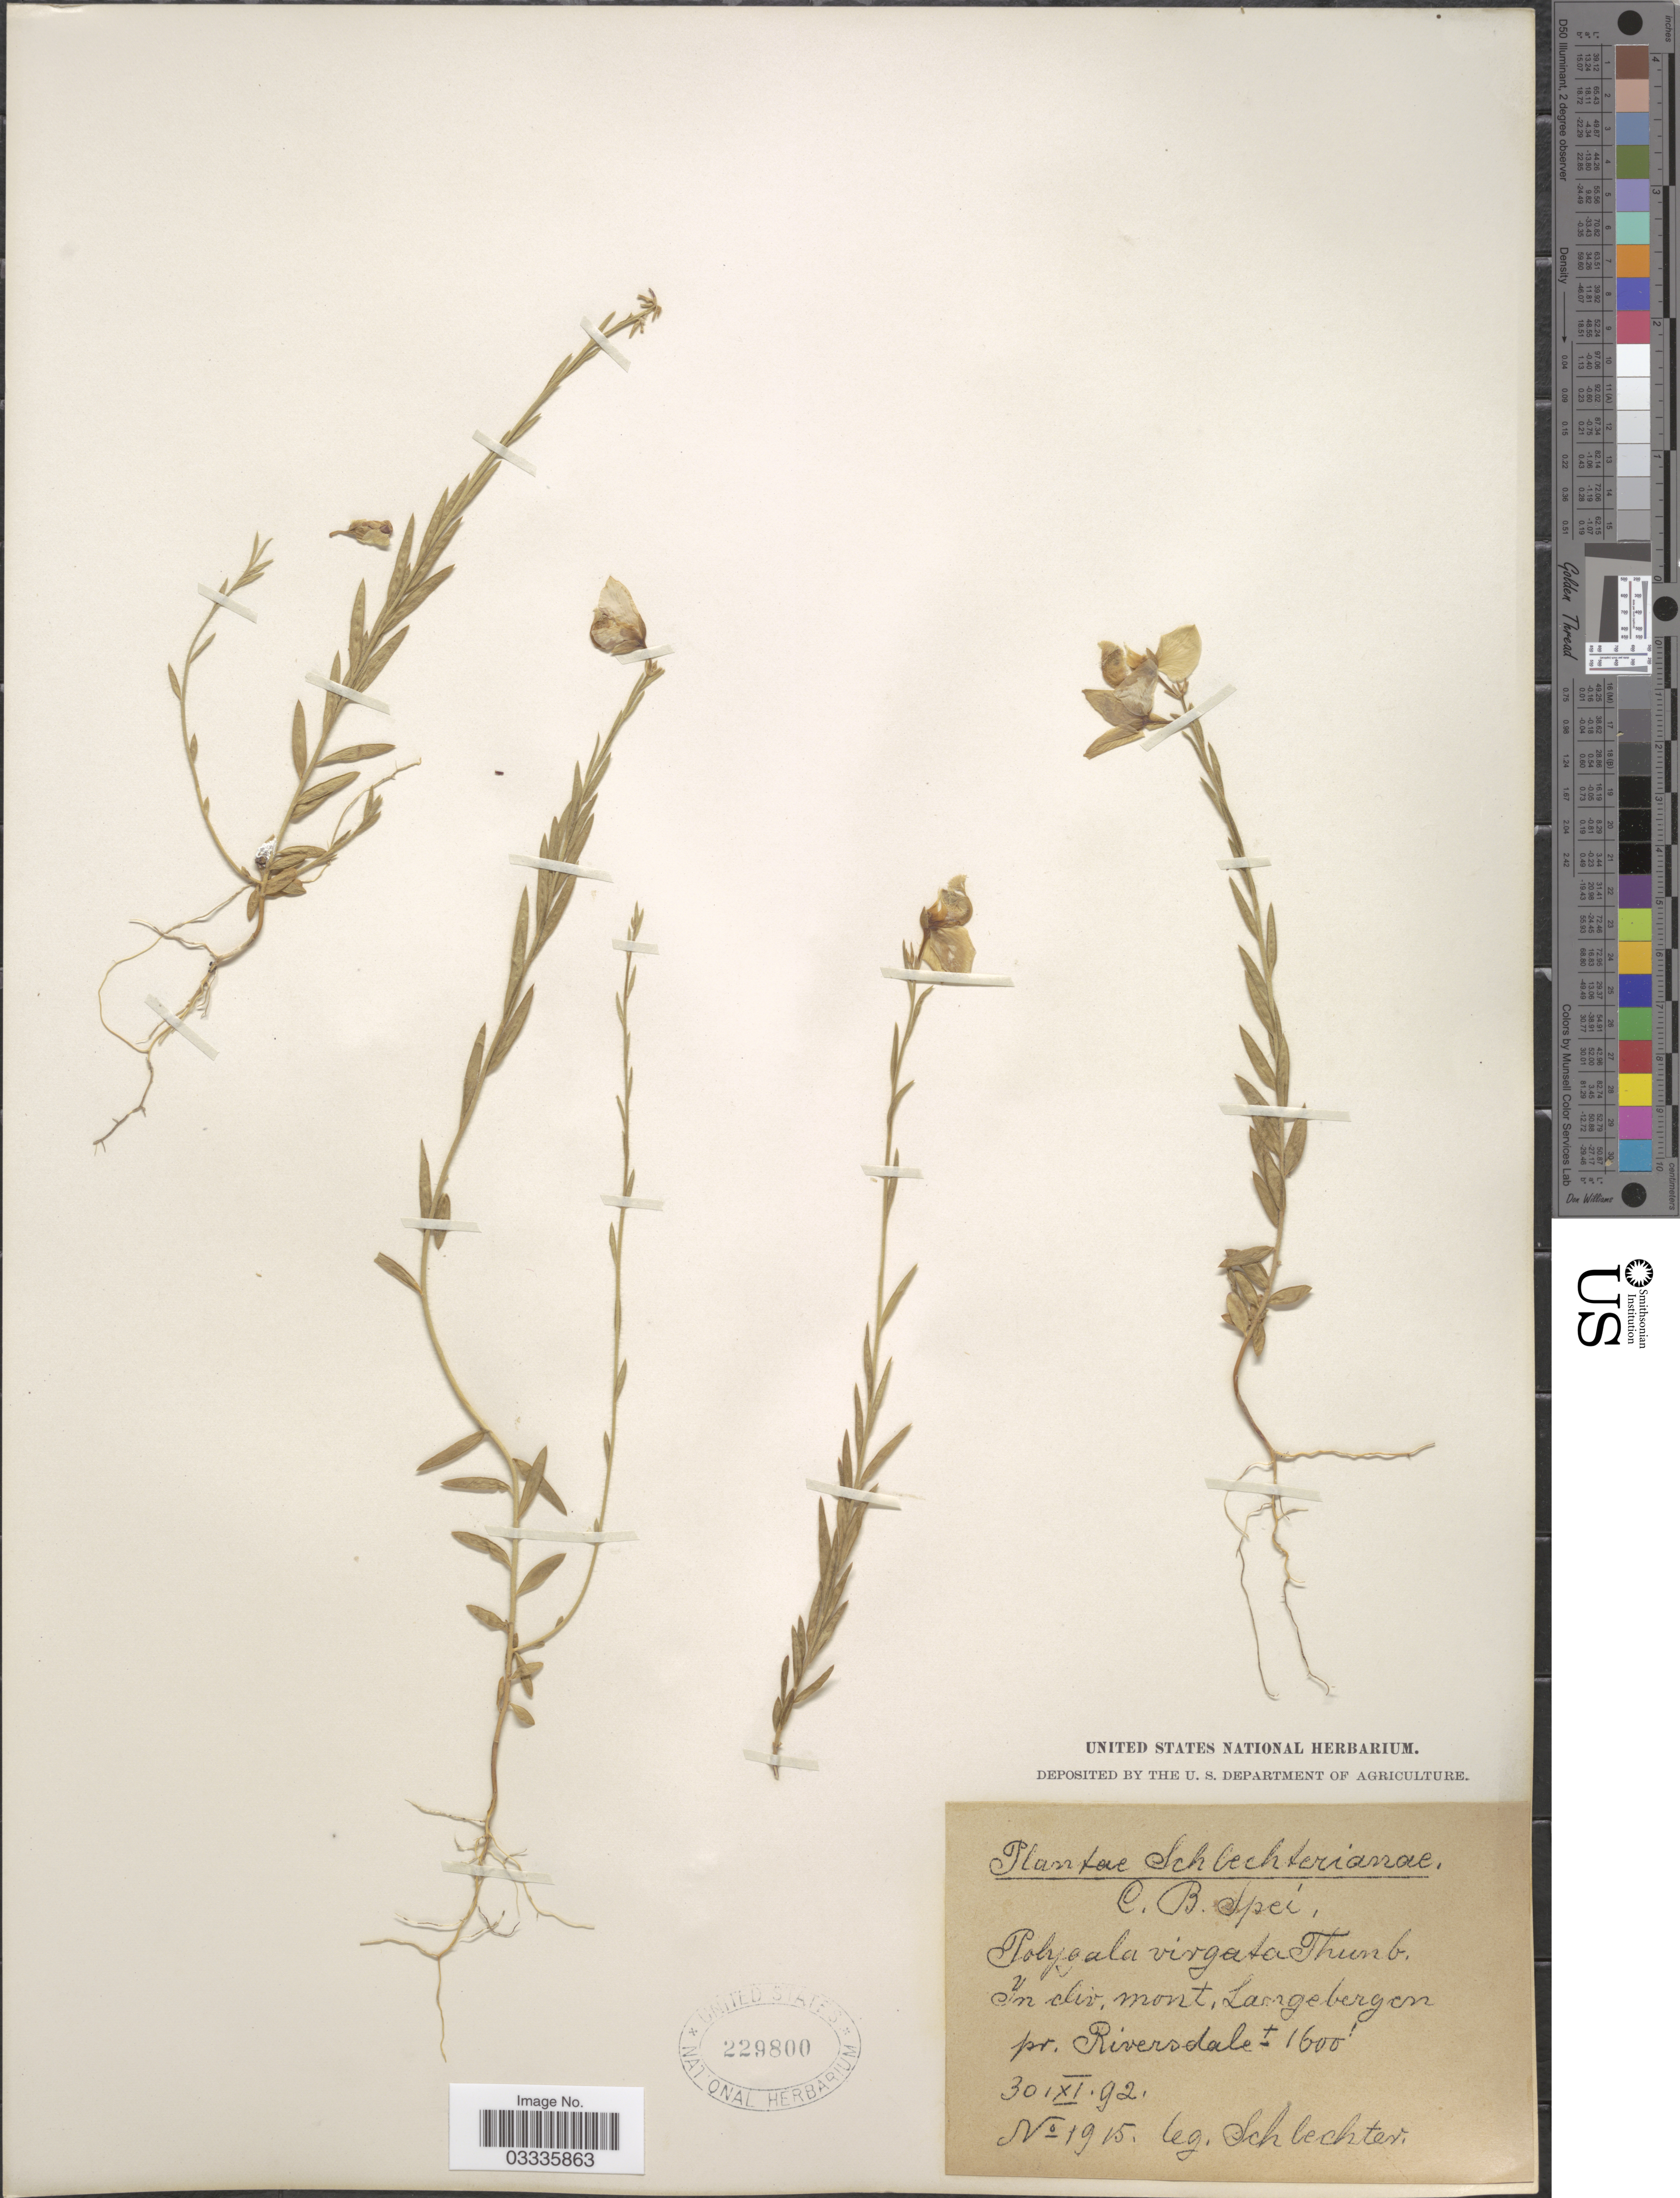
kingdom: Plantae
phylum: Tracheophyta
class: Magnoliopsida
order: Fabales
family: Polygalaceae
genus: Polygala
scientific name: Polygala virgata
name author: Thunb.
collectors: Schlechter, --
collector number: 1915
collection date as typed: Transcribed d/m/y: 30/11/92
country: South Africa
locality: C. B. Spei. In cliv. mont. Langebergen pr. Riverdale.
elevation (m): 488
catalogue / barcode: US 229800